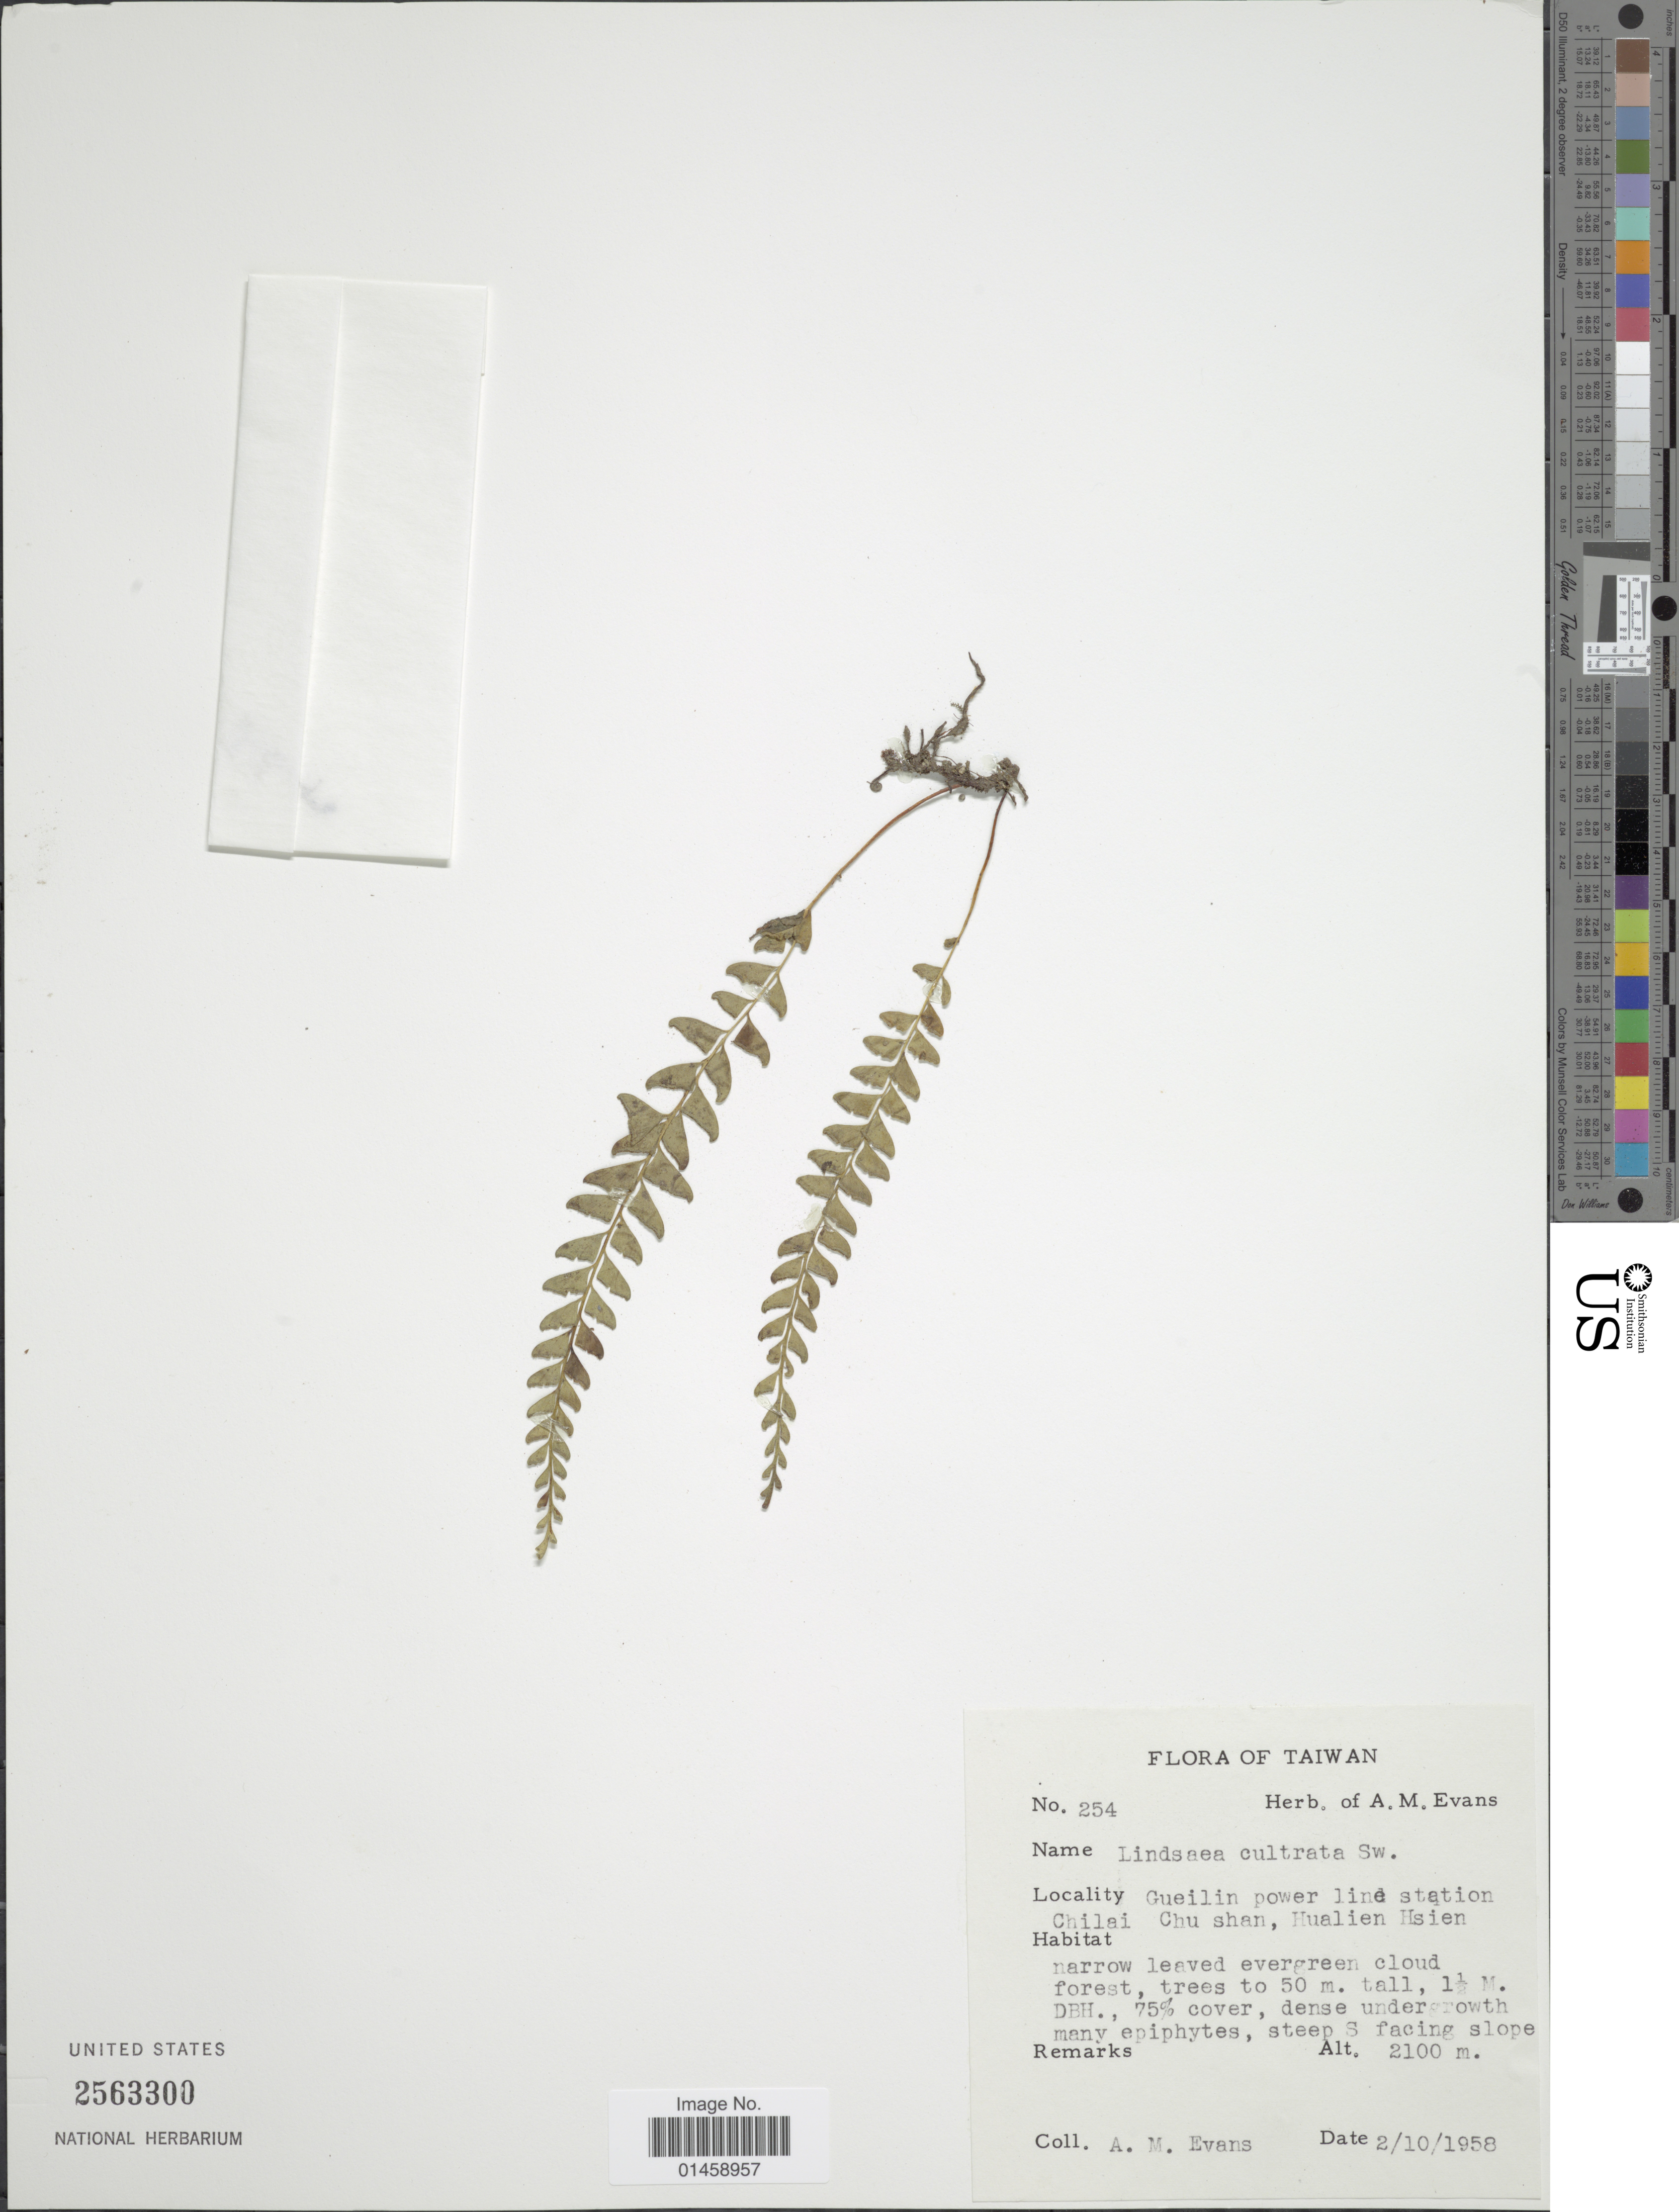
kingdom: Plantae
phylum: Tracheophyta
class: Polypodiopsida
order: Polypodiales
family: Lindsaeaceae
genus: Lindsaea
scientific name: Lindsaea cultrata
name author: (Willd.) Sw.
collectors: A. M. Evans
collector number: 254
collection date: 1958-02-10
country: Taiwan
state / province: Hualien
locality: Taiwan, Gueilin power line station Chilai Chu shan, Hualien Hsien.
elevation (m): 2100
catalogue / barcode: US 2563300